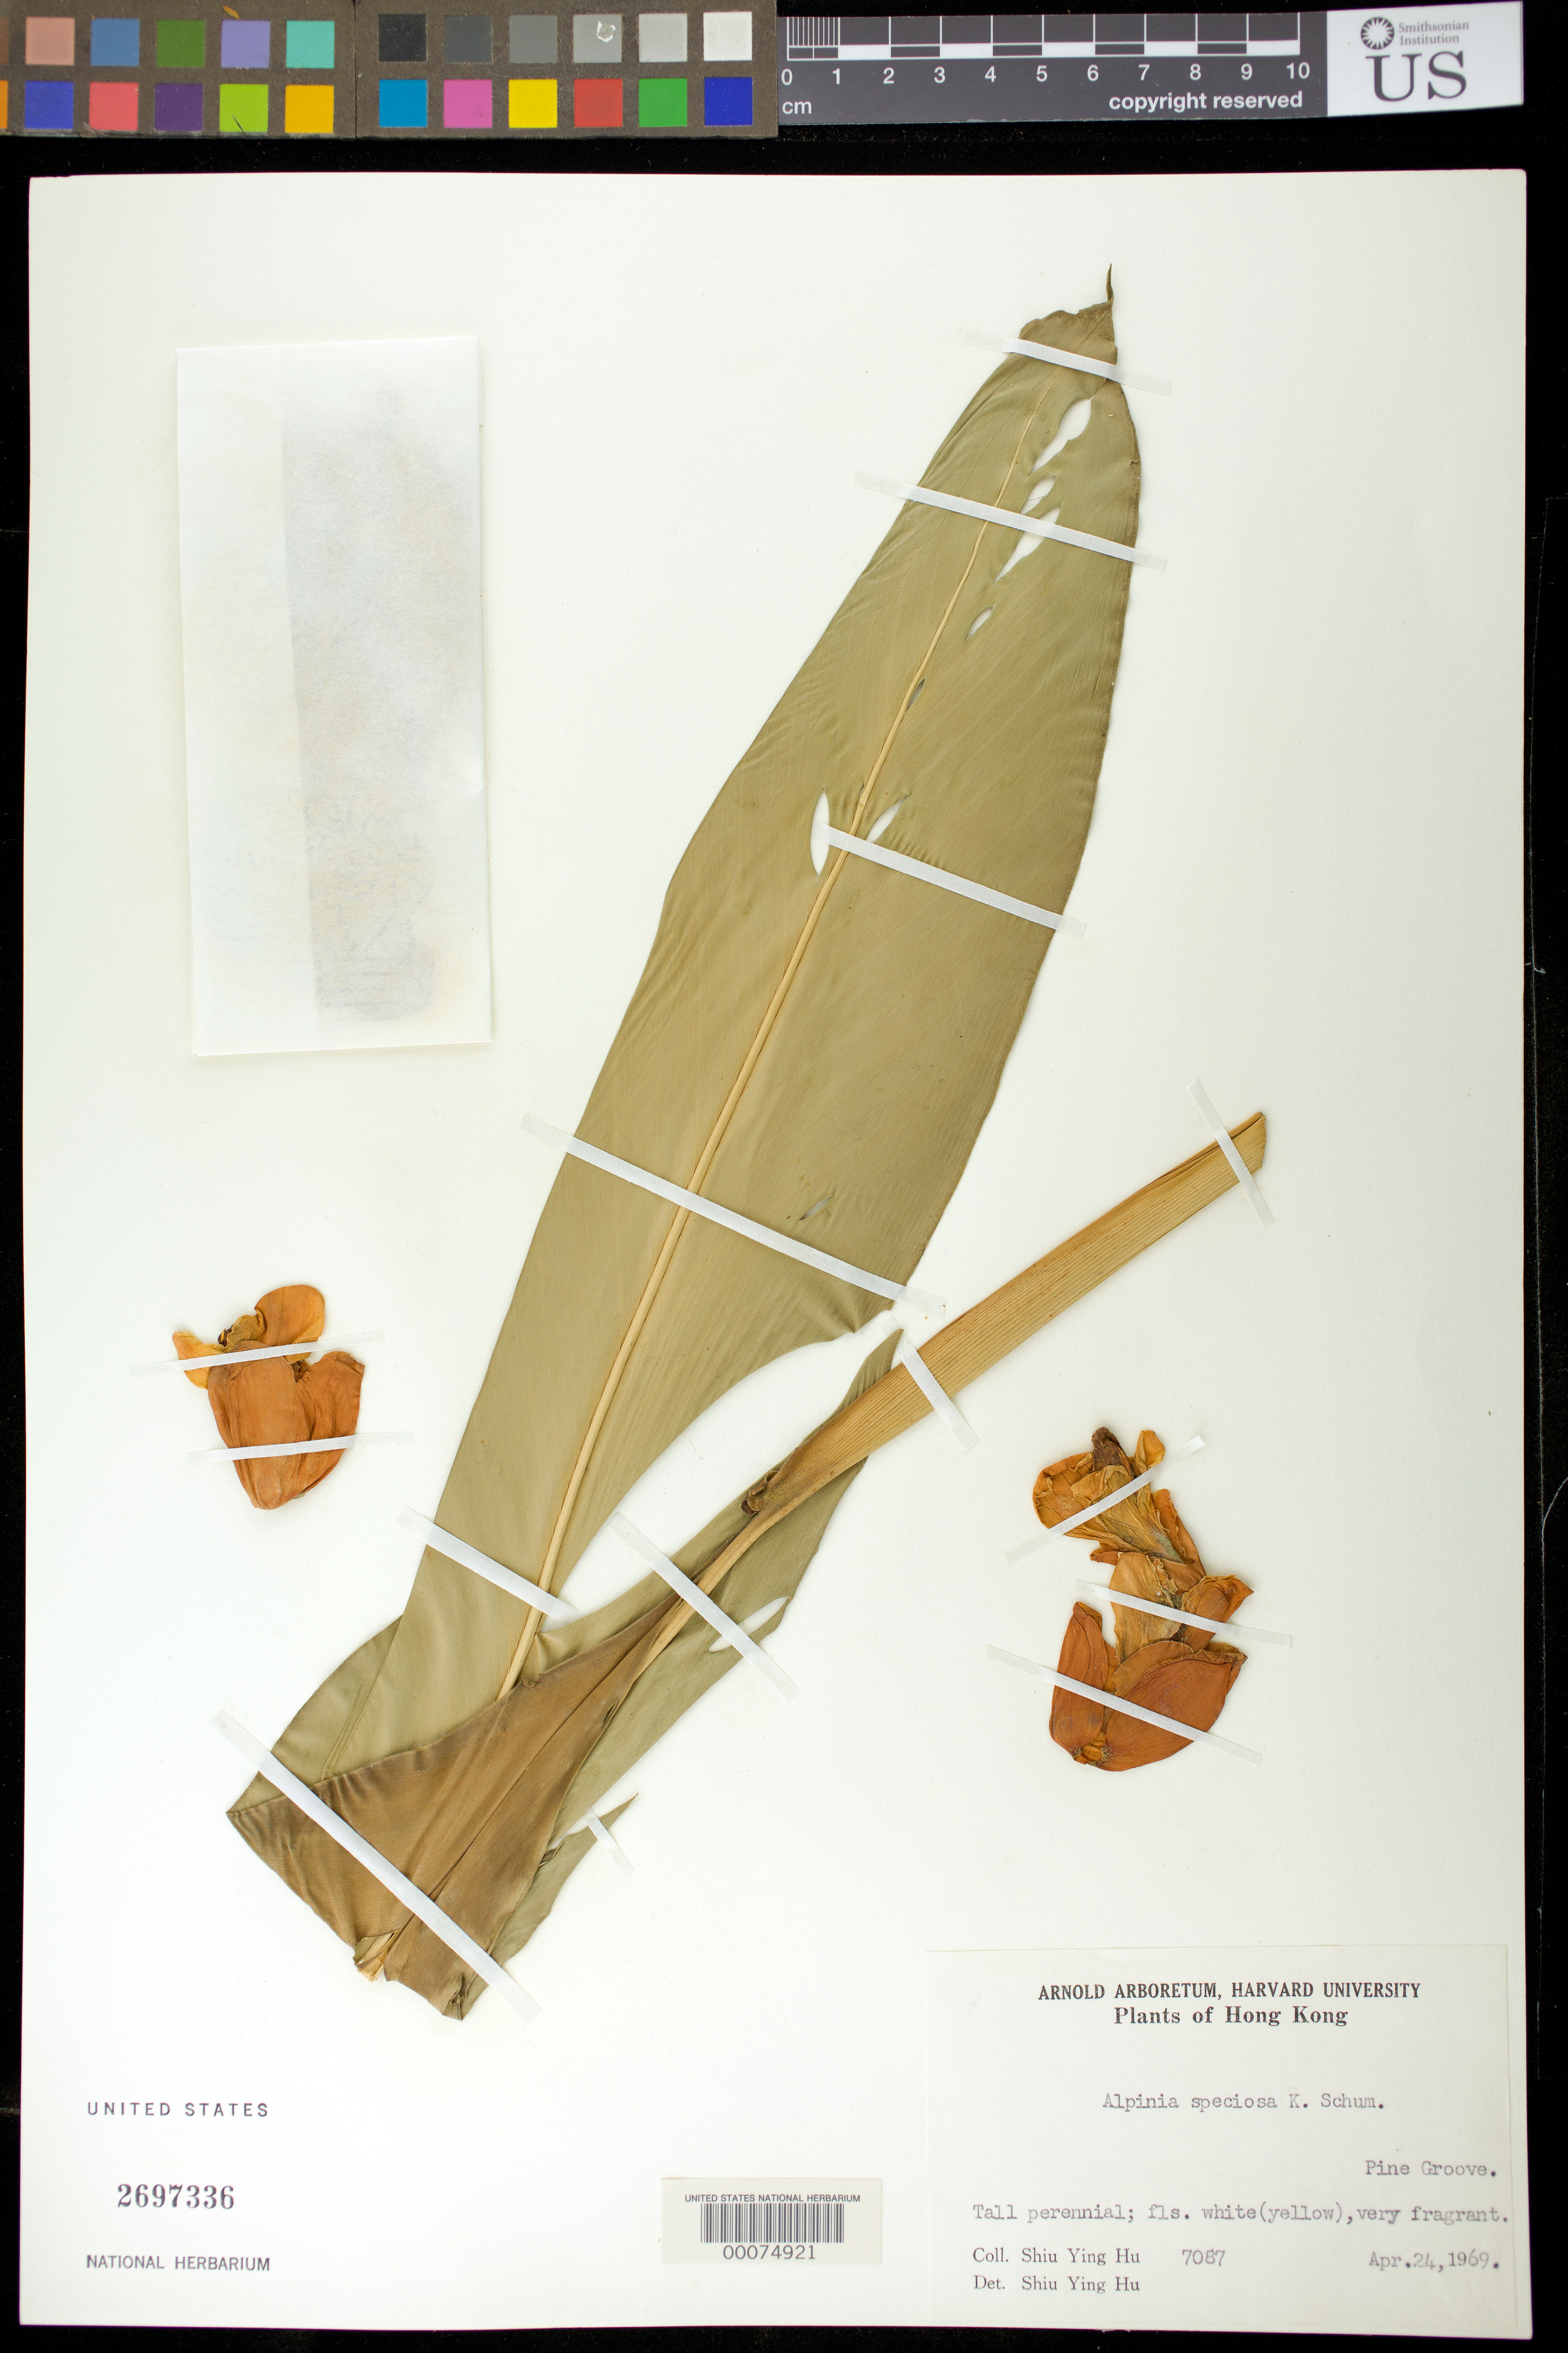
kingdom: Plantae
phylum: Tracheophyta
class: Liliopsida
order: Zingiberales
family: Zingiberaceae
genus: Alpinia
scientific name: Alpinia zerumbet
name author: (Pers.) B.L. Burtt & R.M. Sm.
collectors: S. Y. Hu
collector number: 7087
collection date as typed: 24 Apr 1969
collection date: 1969-04-24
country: China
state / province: Hong Kong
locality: Pine grove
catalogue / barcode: US 2697336